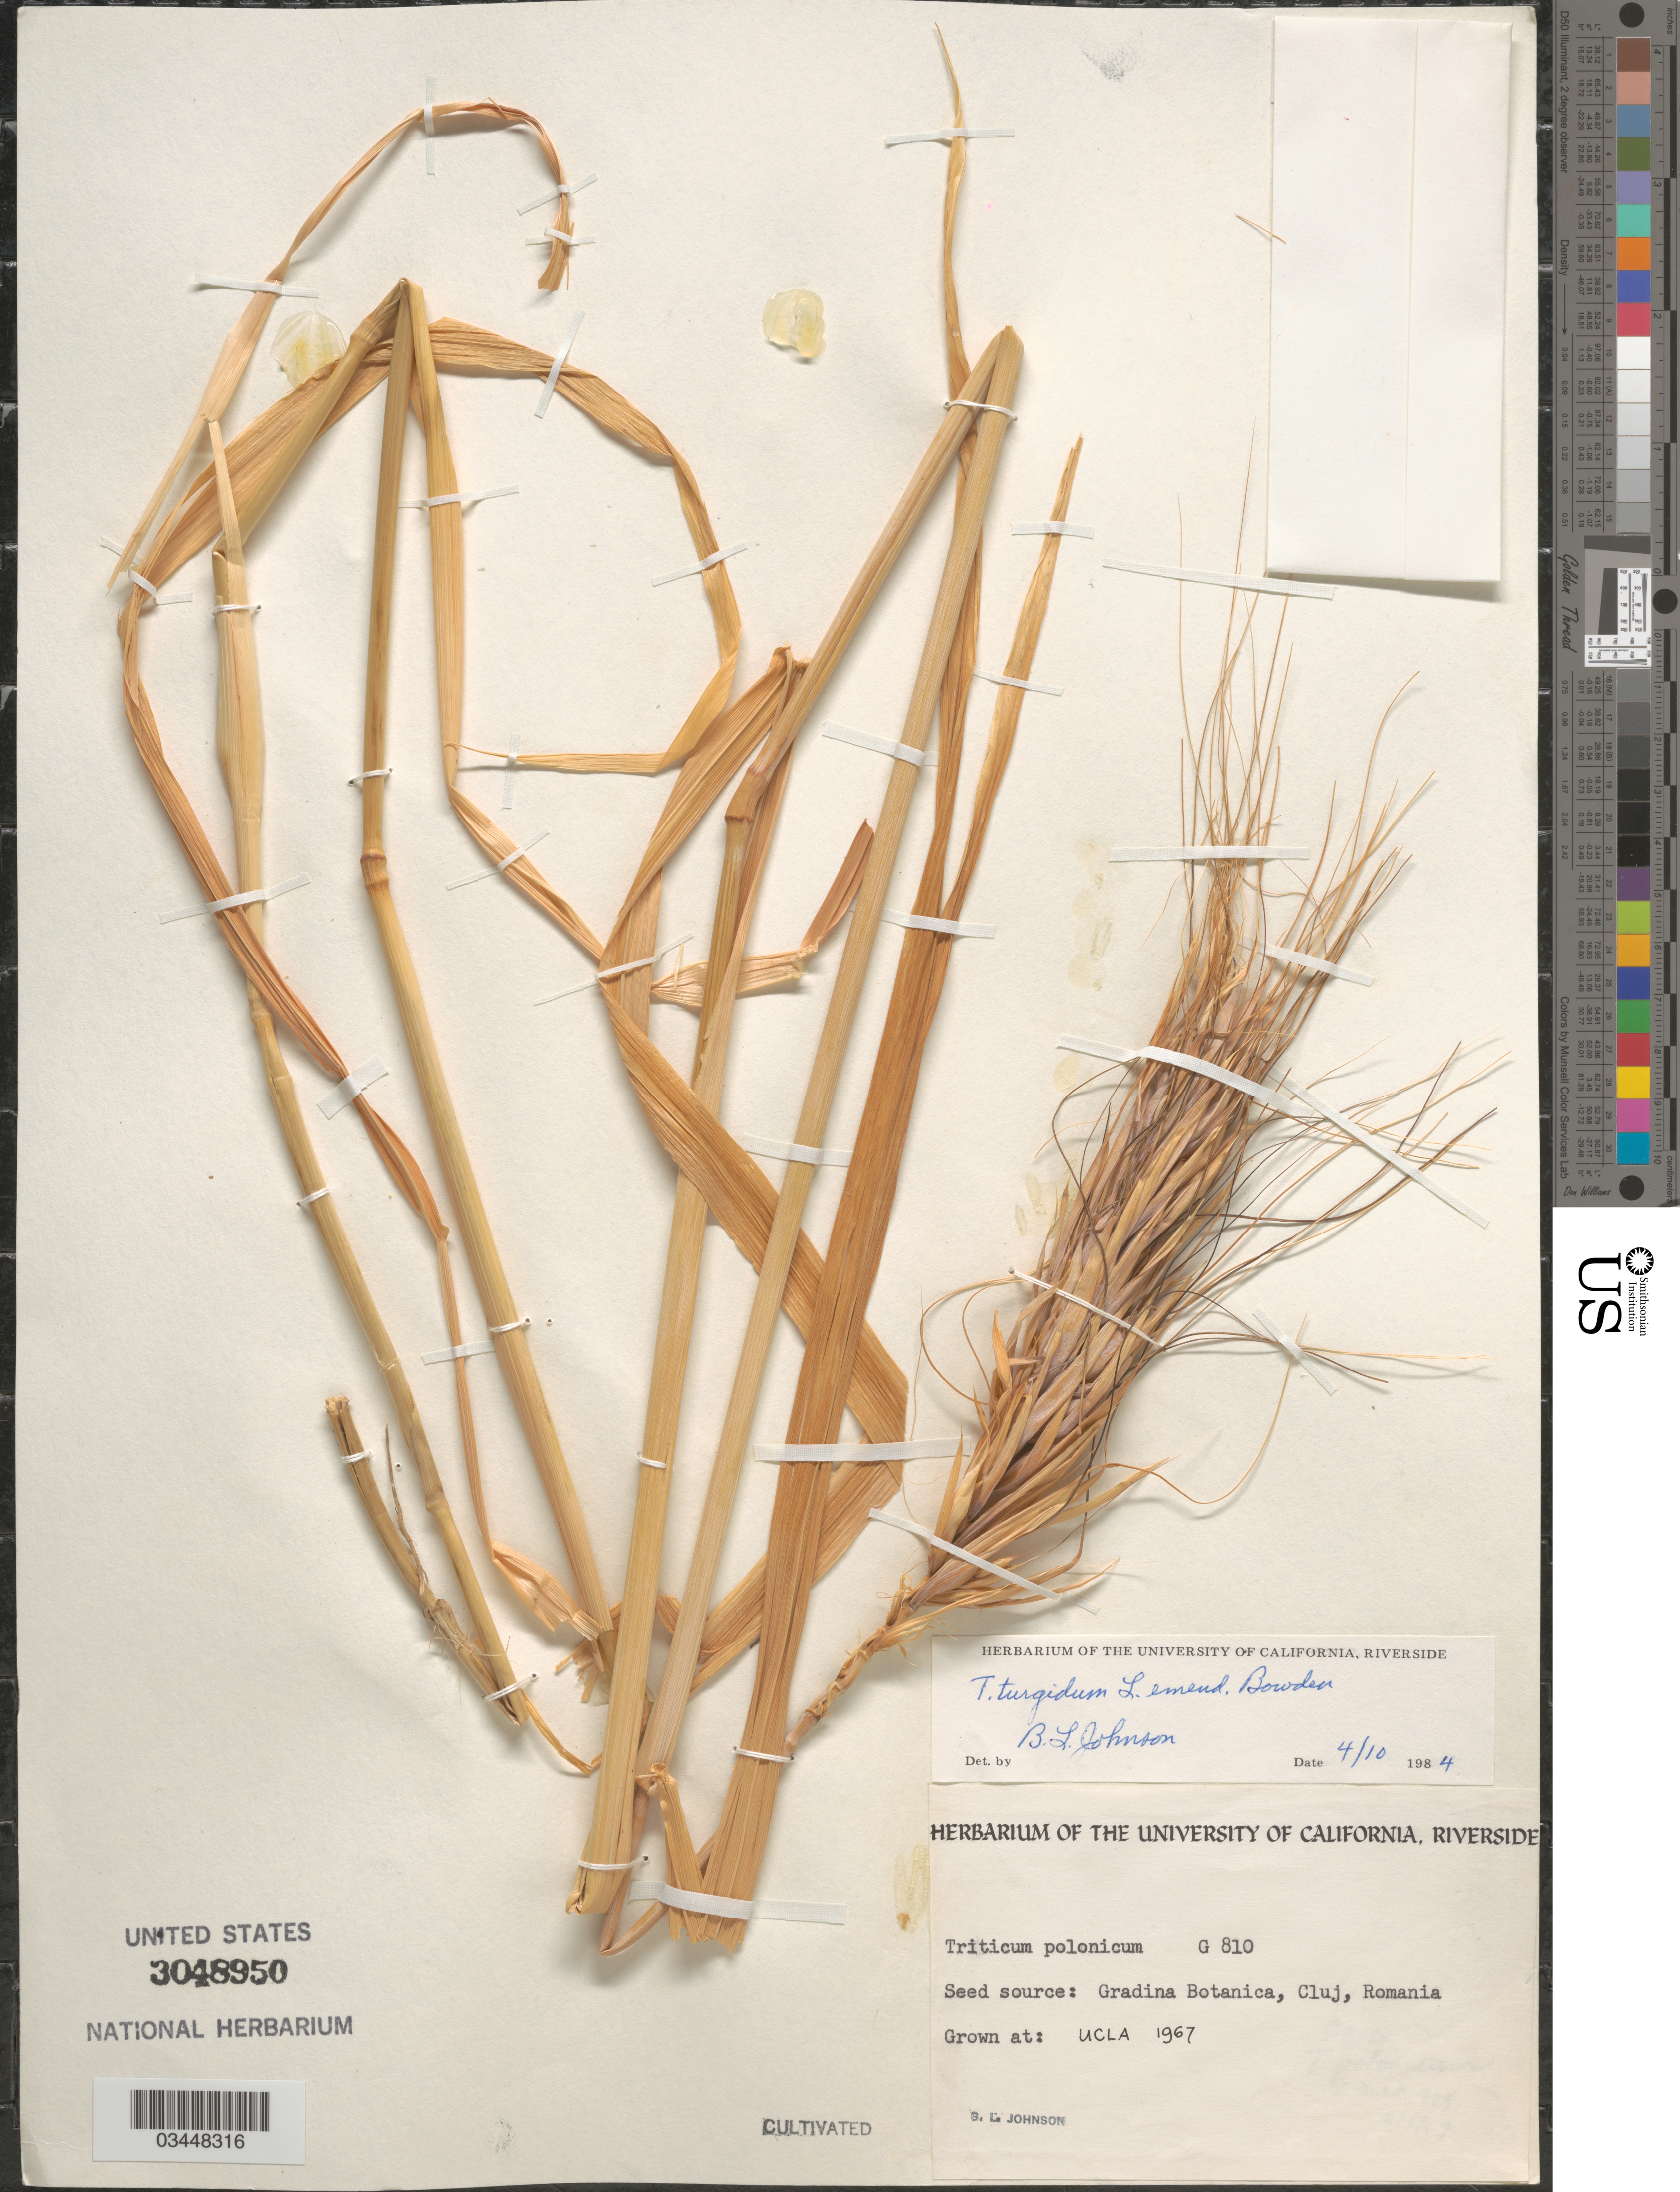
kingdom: Plantae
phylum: Tracheophyta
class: Liliopsida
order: Poales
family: Poaceae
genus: Triticum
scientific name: Triticum turgidum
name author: L.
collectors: B. Johnson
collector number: G810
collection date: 1967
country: United States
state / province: California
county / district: Los Angeles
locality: UCLA.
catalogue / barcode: US 3048950